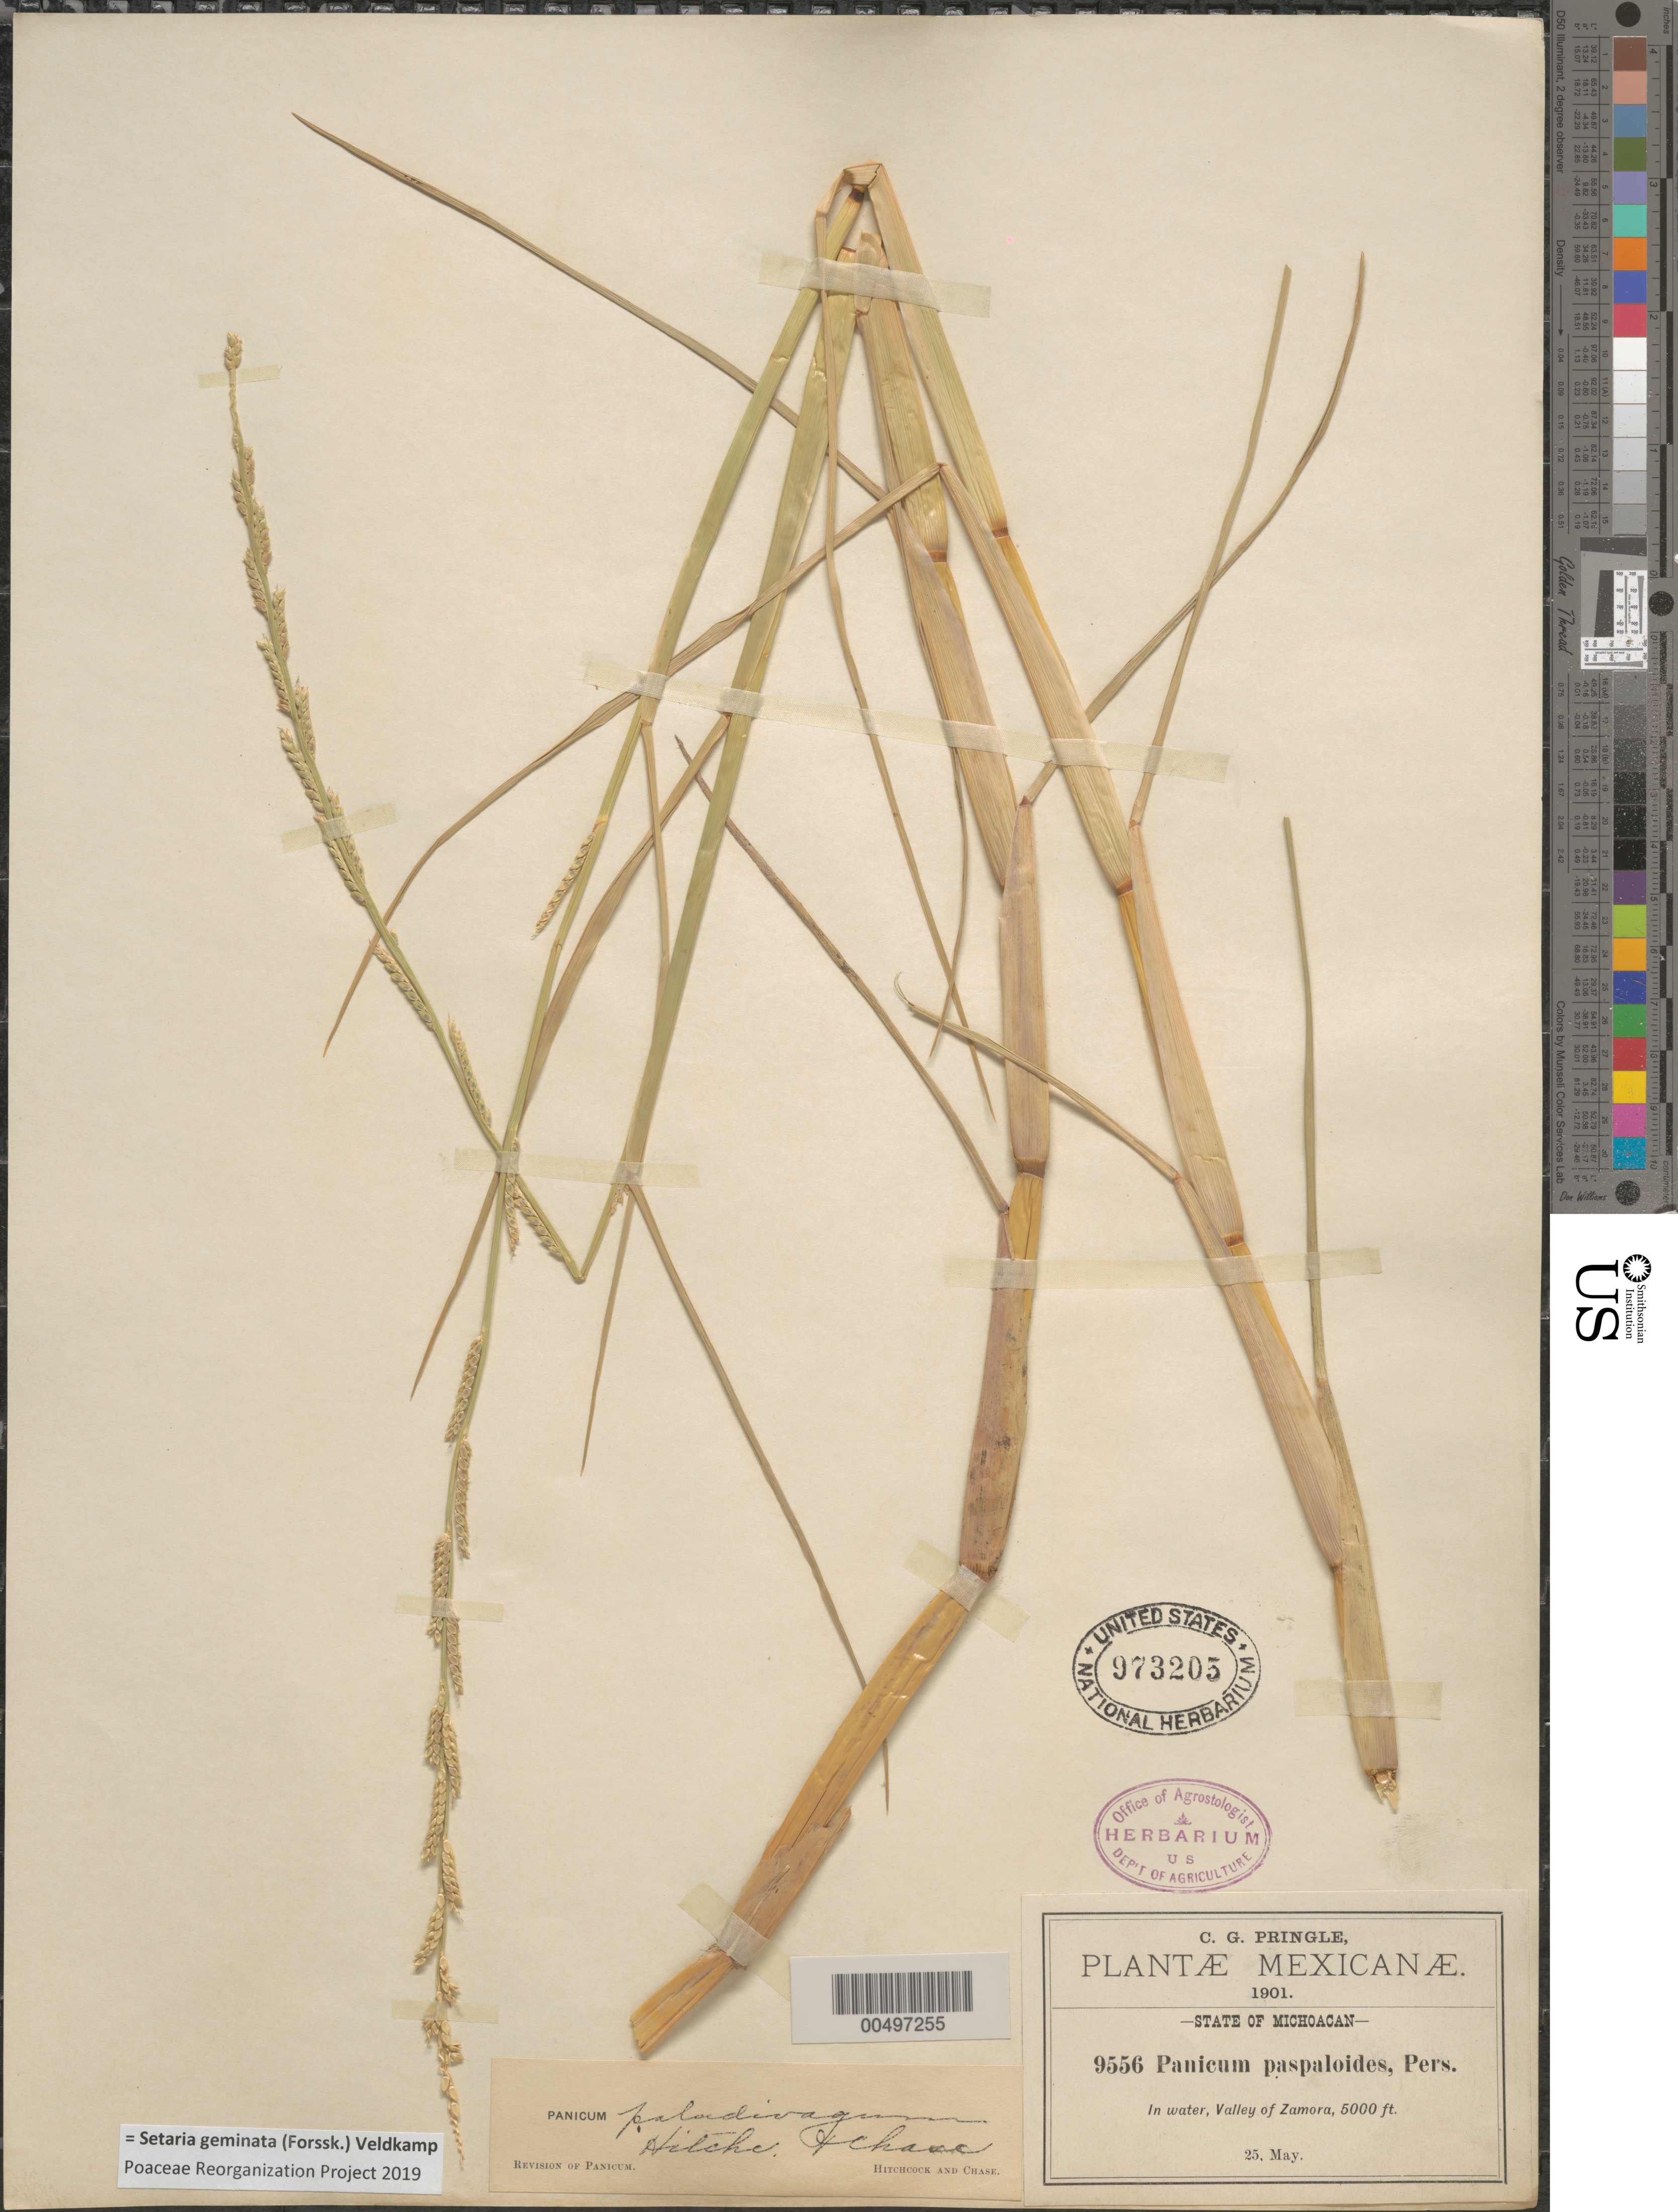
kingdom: Plantae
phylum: Tracheophyta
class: Liliopsida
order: Poales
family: Poaceae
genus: Setaria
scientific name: Setaria geminata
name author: (Forssk.) Veldkamp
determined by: Poaceae Reorganization Project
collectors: C. G. Pringle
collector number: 9556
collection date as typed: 25 May 1901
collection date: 1901-05-25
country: Mexico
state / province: Michoacán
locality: Valley of Zamora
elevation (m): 1524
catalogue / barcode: US 973205